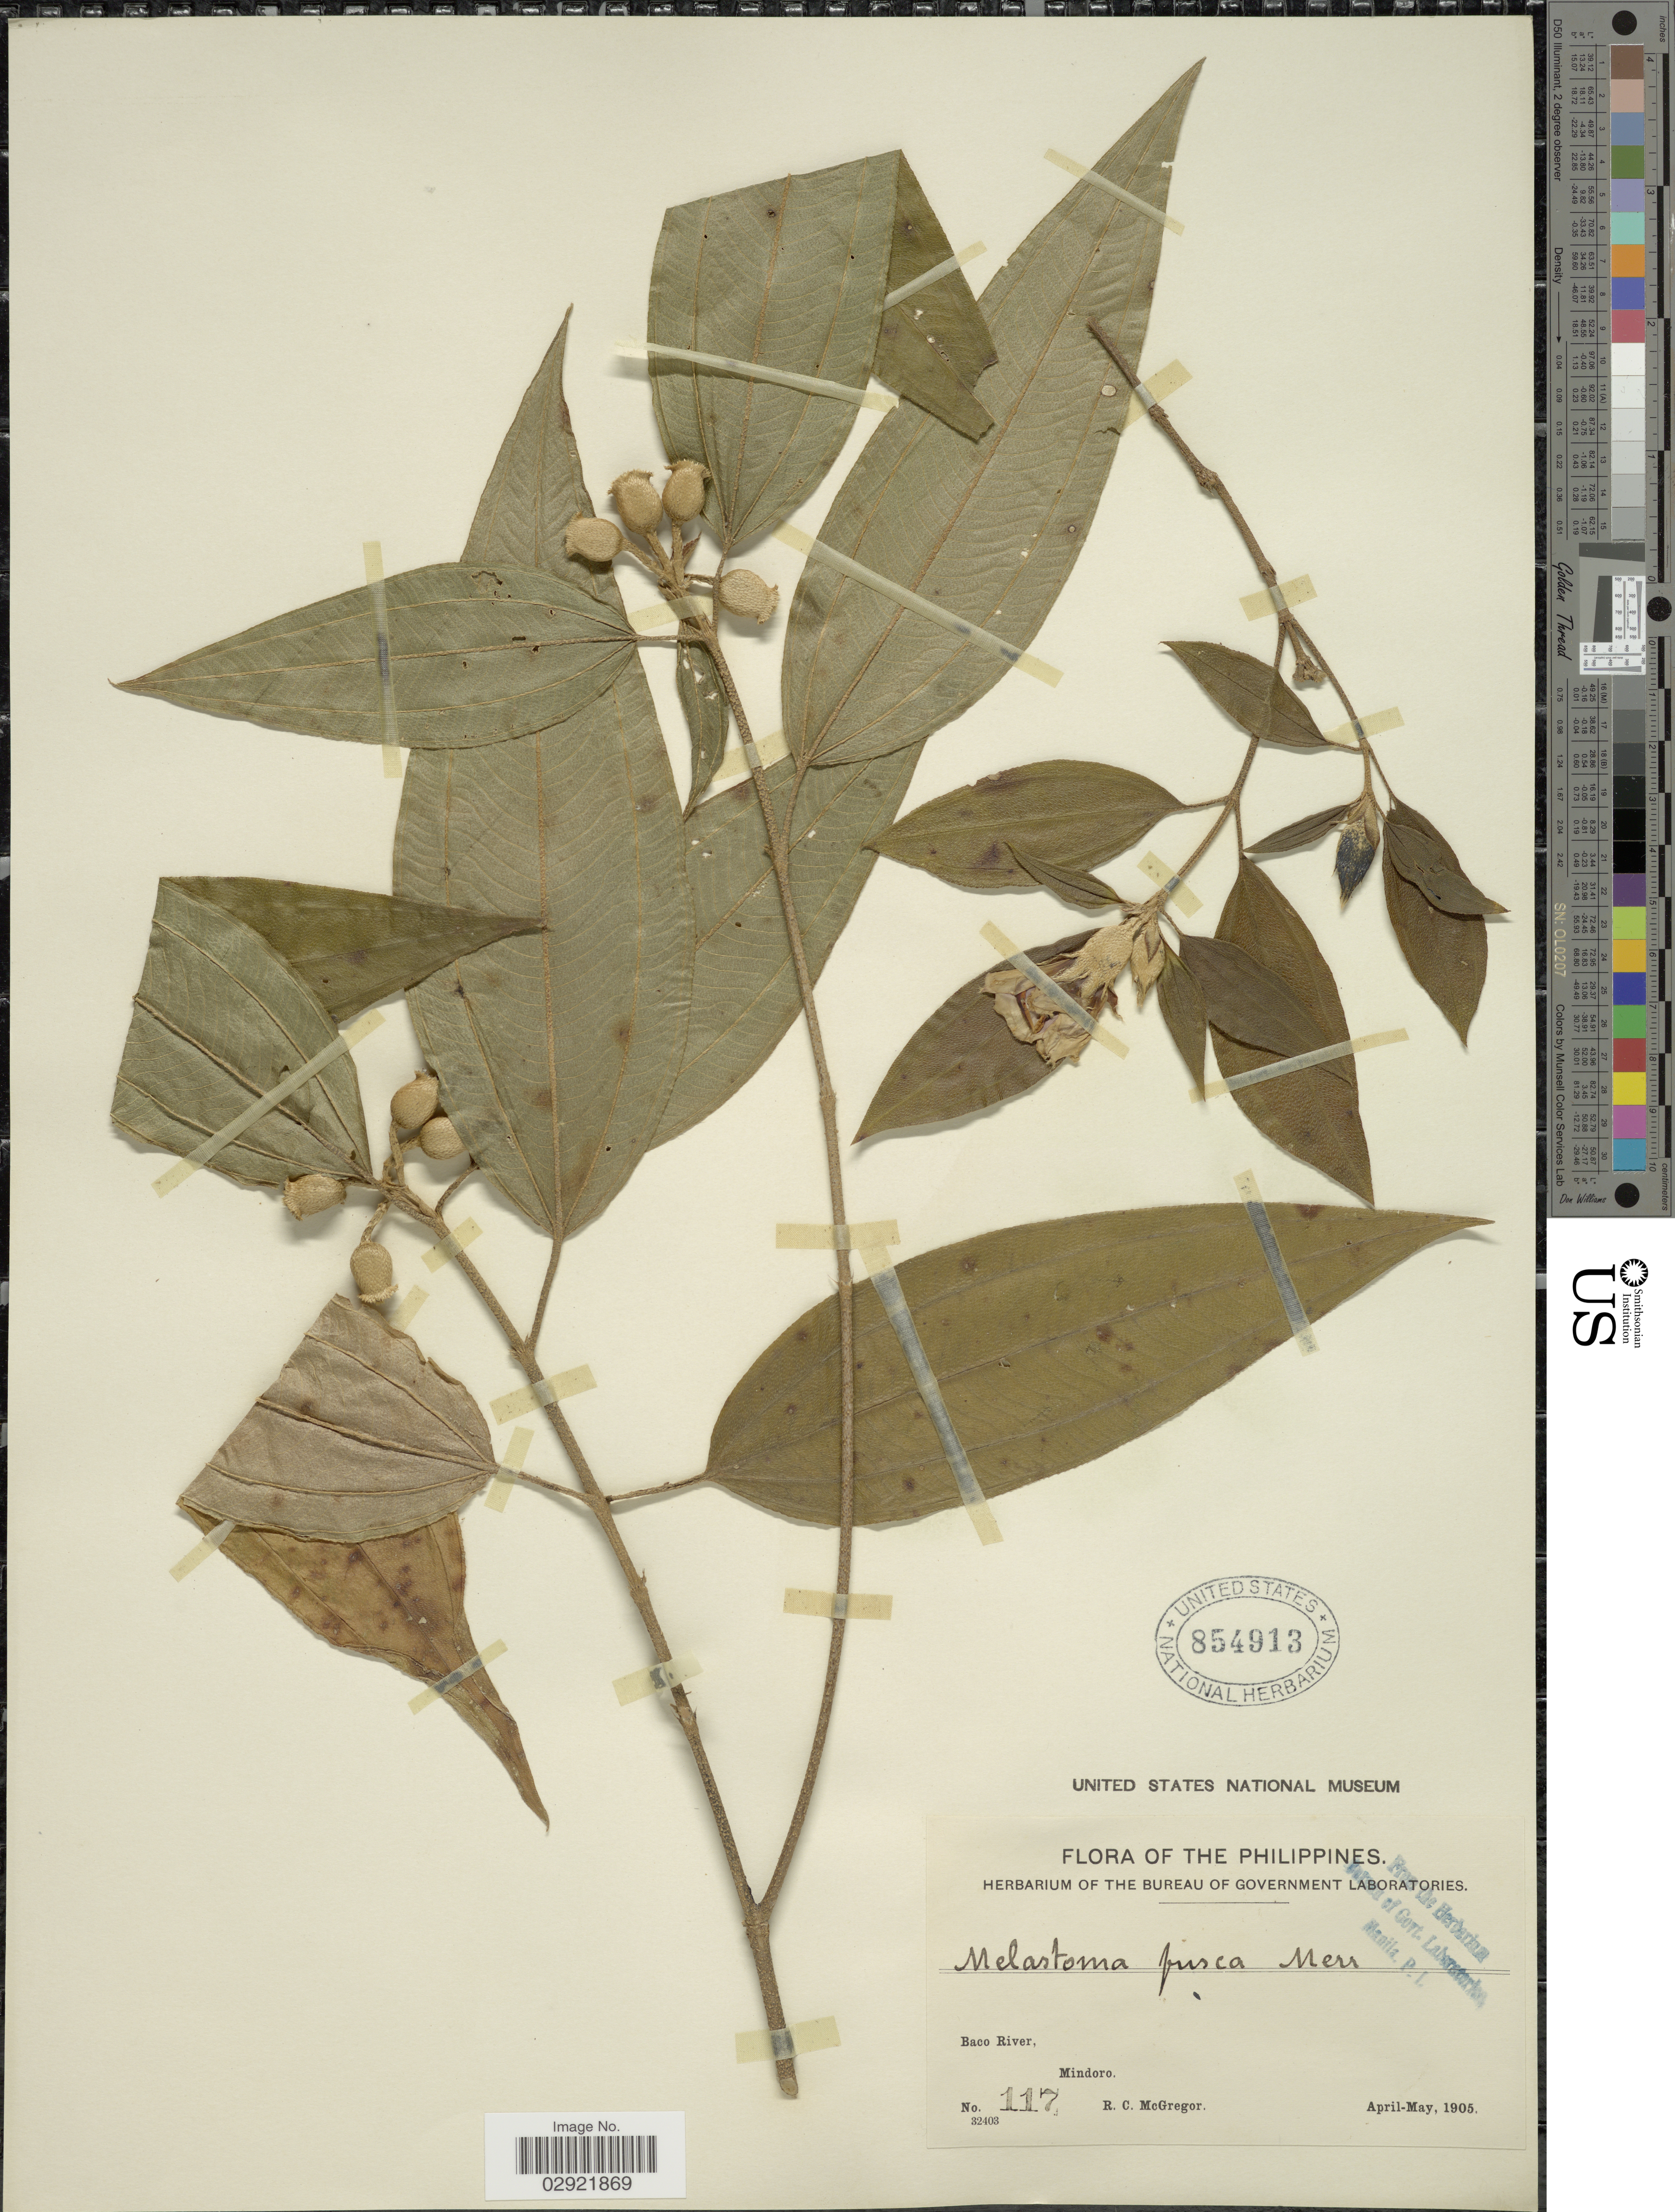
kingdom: Plantae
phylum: Tracheophyta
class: Magnoliopsida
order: Myrtales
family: Melastomataceae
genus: Melastoma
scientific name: Melastoma malabathricum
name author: L.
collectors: R. C. McGregor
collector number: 117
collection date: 1905-04/1905-05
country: Philippines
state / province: Mimaropa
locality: Baco River, Mindoro.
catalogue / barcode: US 854913